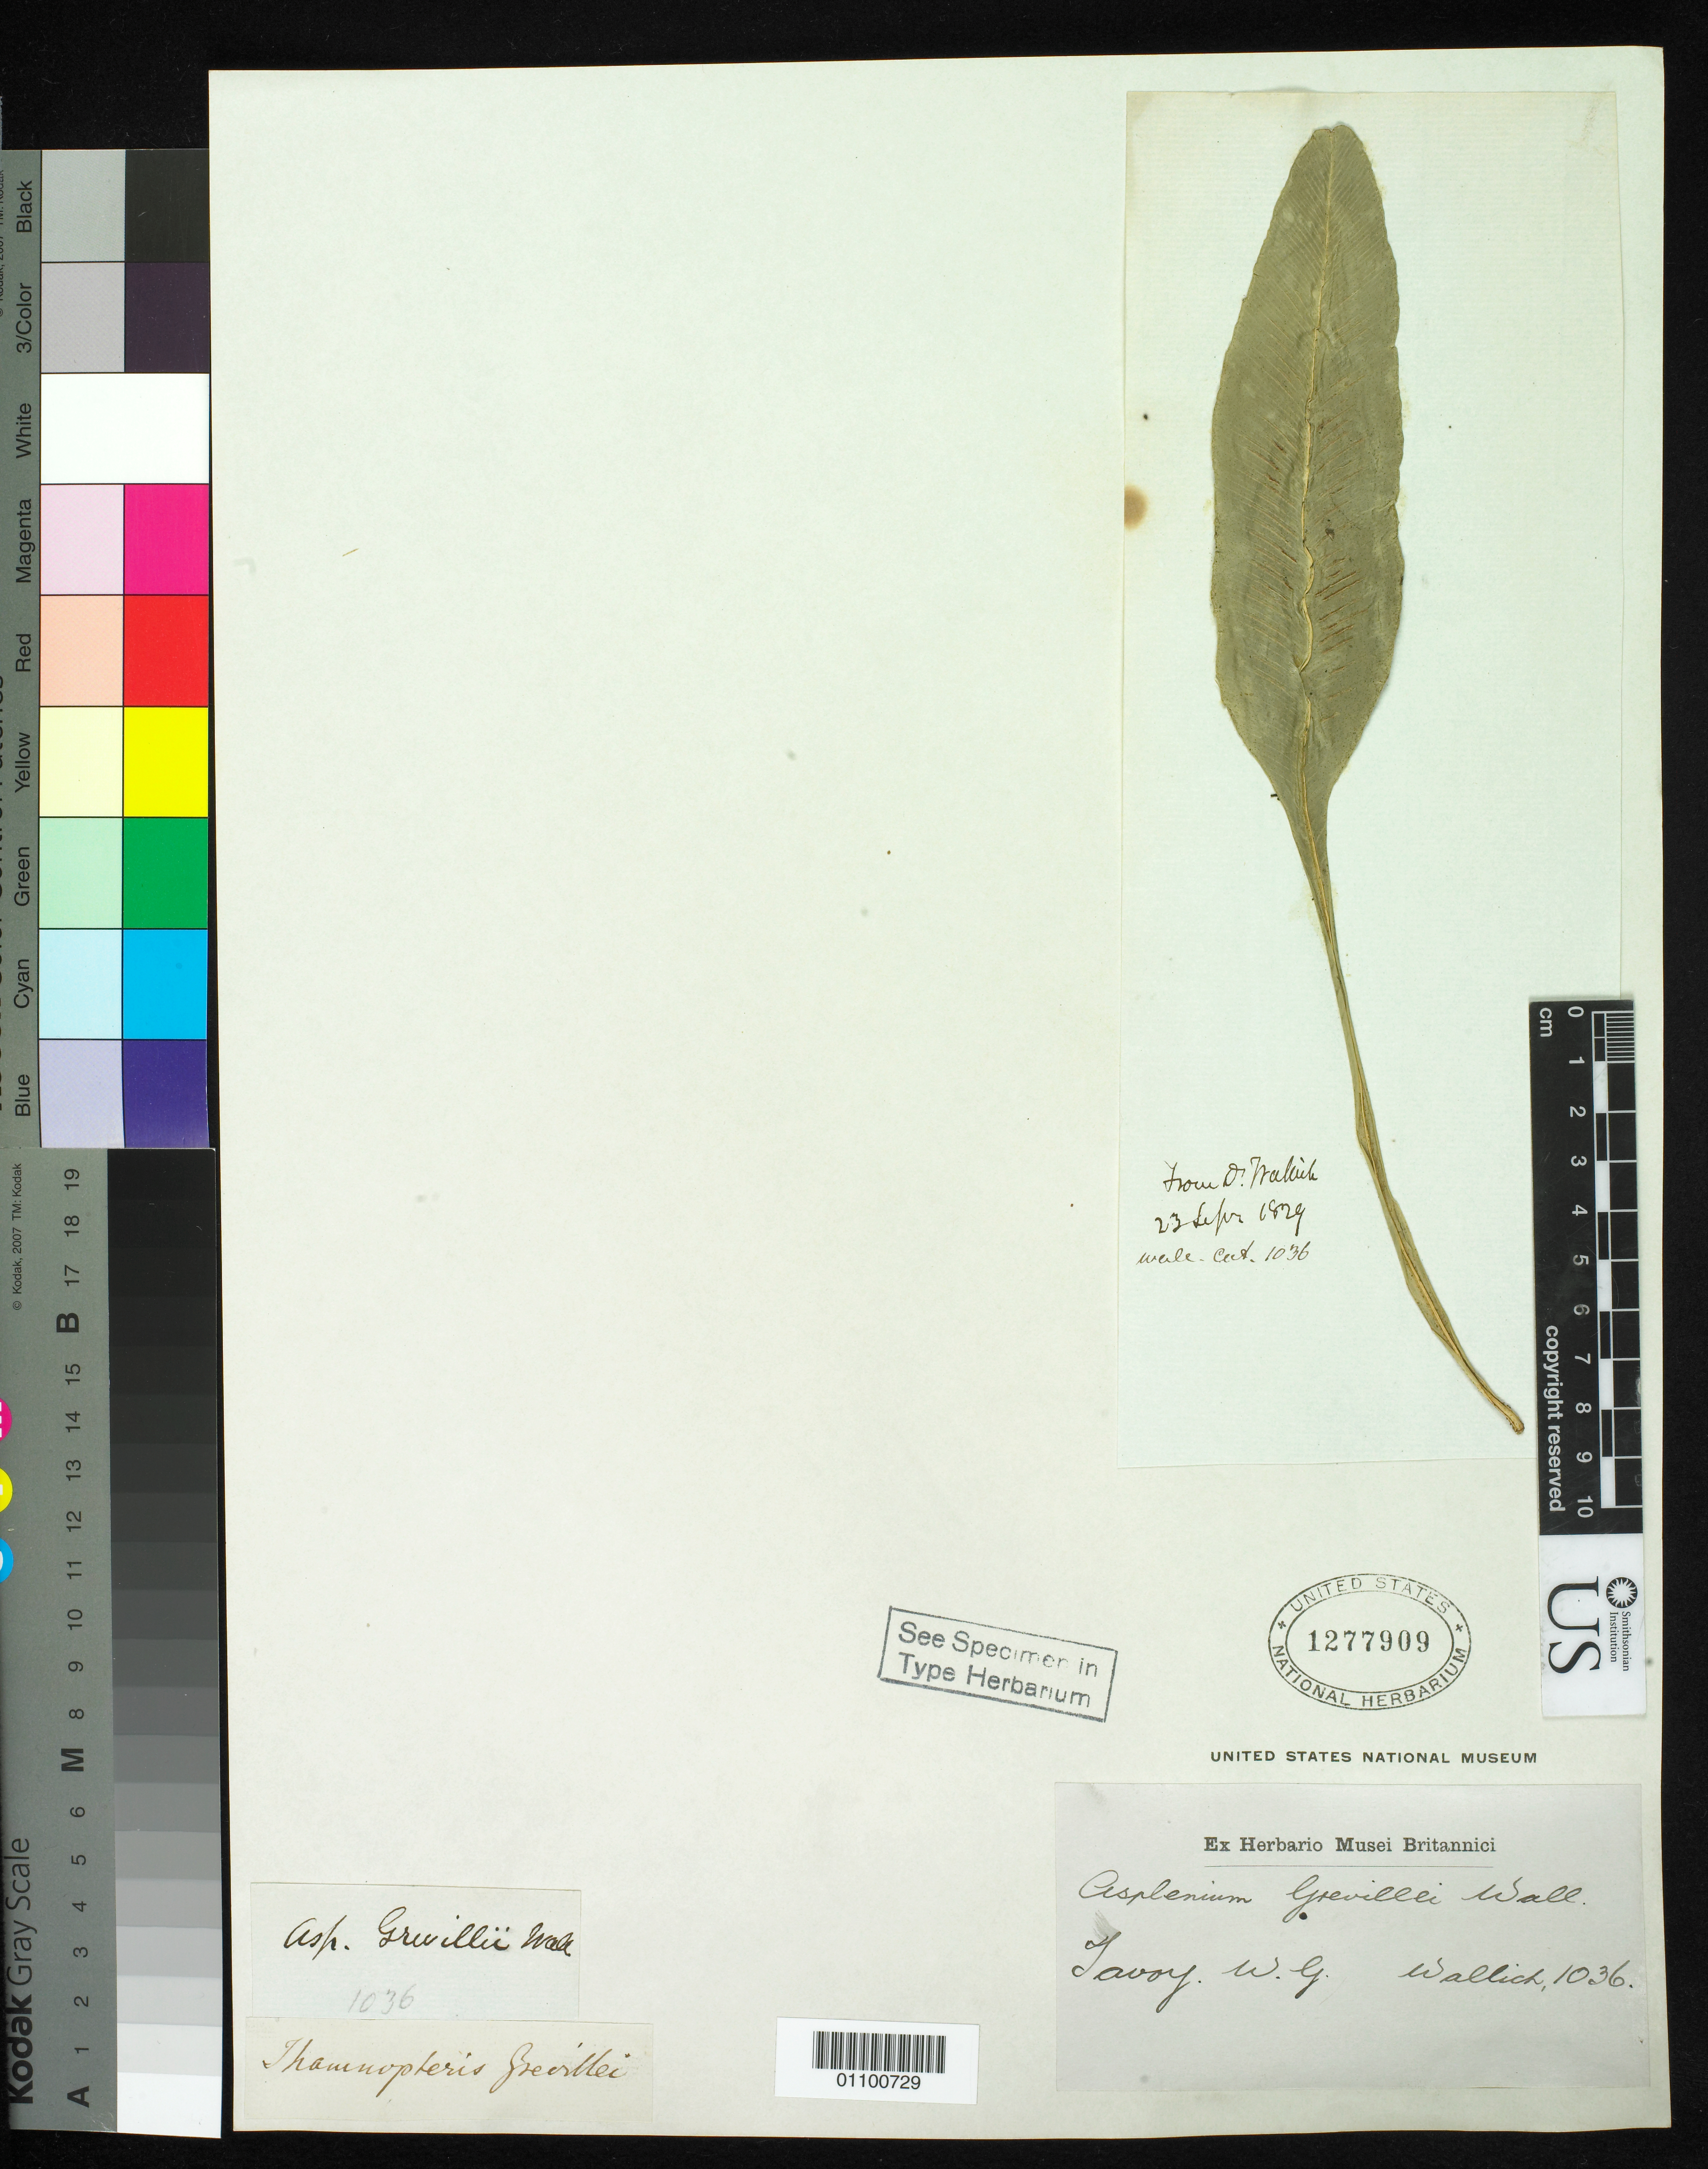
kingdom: Plantae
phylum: Tracheophyta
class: Polypodiopsida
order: Polypodiales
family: Aspleniaceae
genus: Asplenium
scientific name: Asplenium grevillei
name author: Wall. ex Hook. & Grev.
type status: Isotype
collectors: N. Wallich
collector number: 1036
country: India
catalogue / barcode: US 1277909